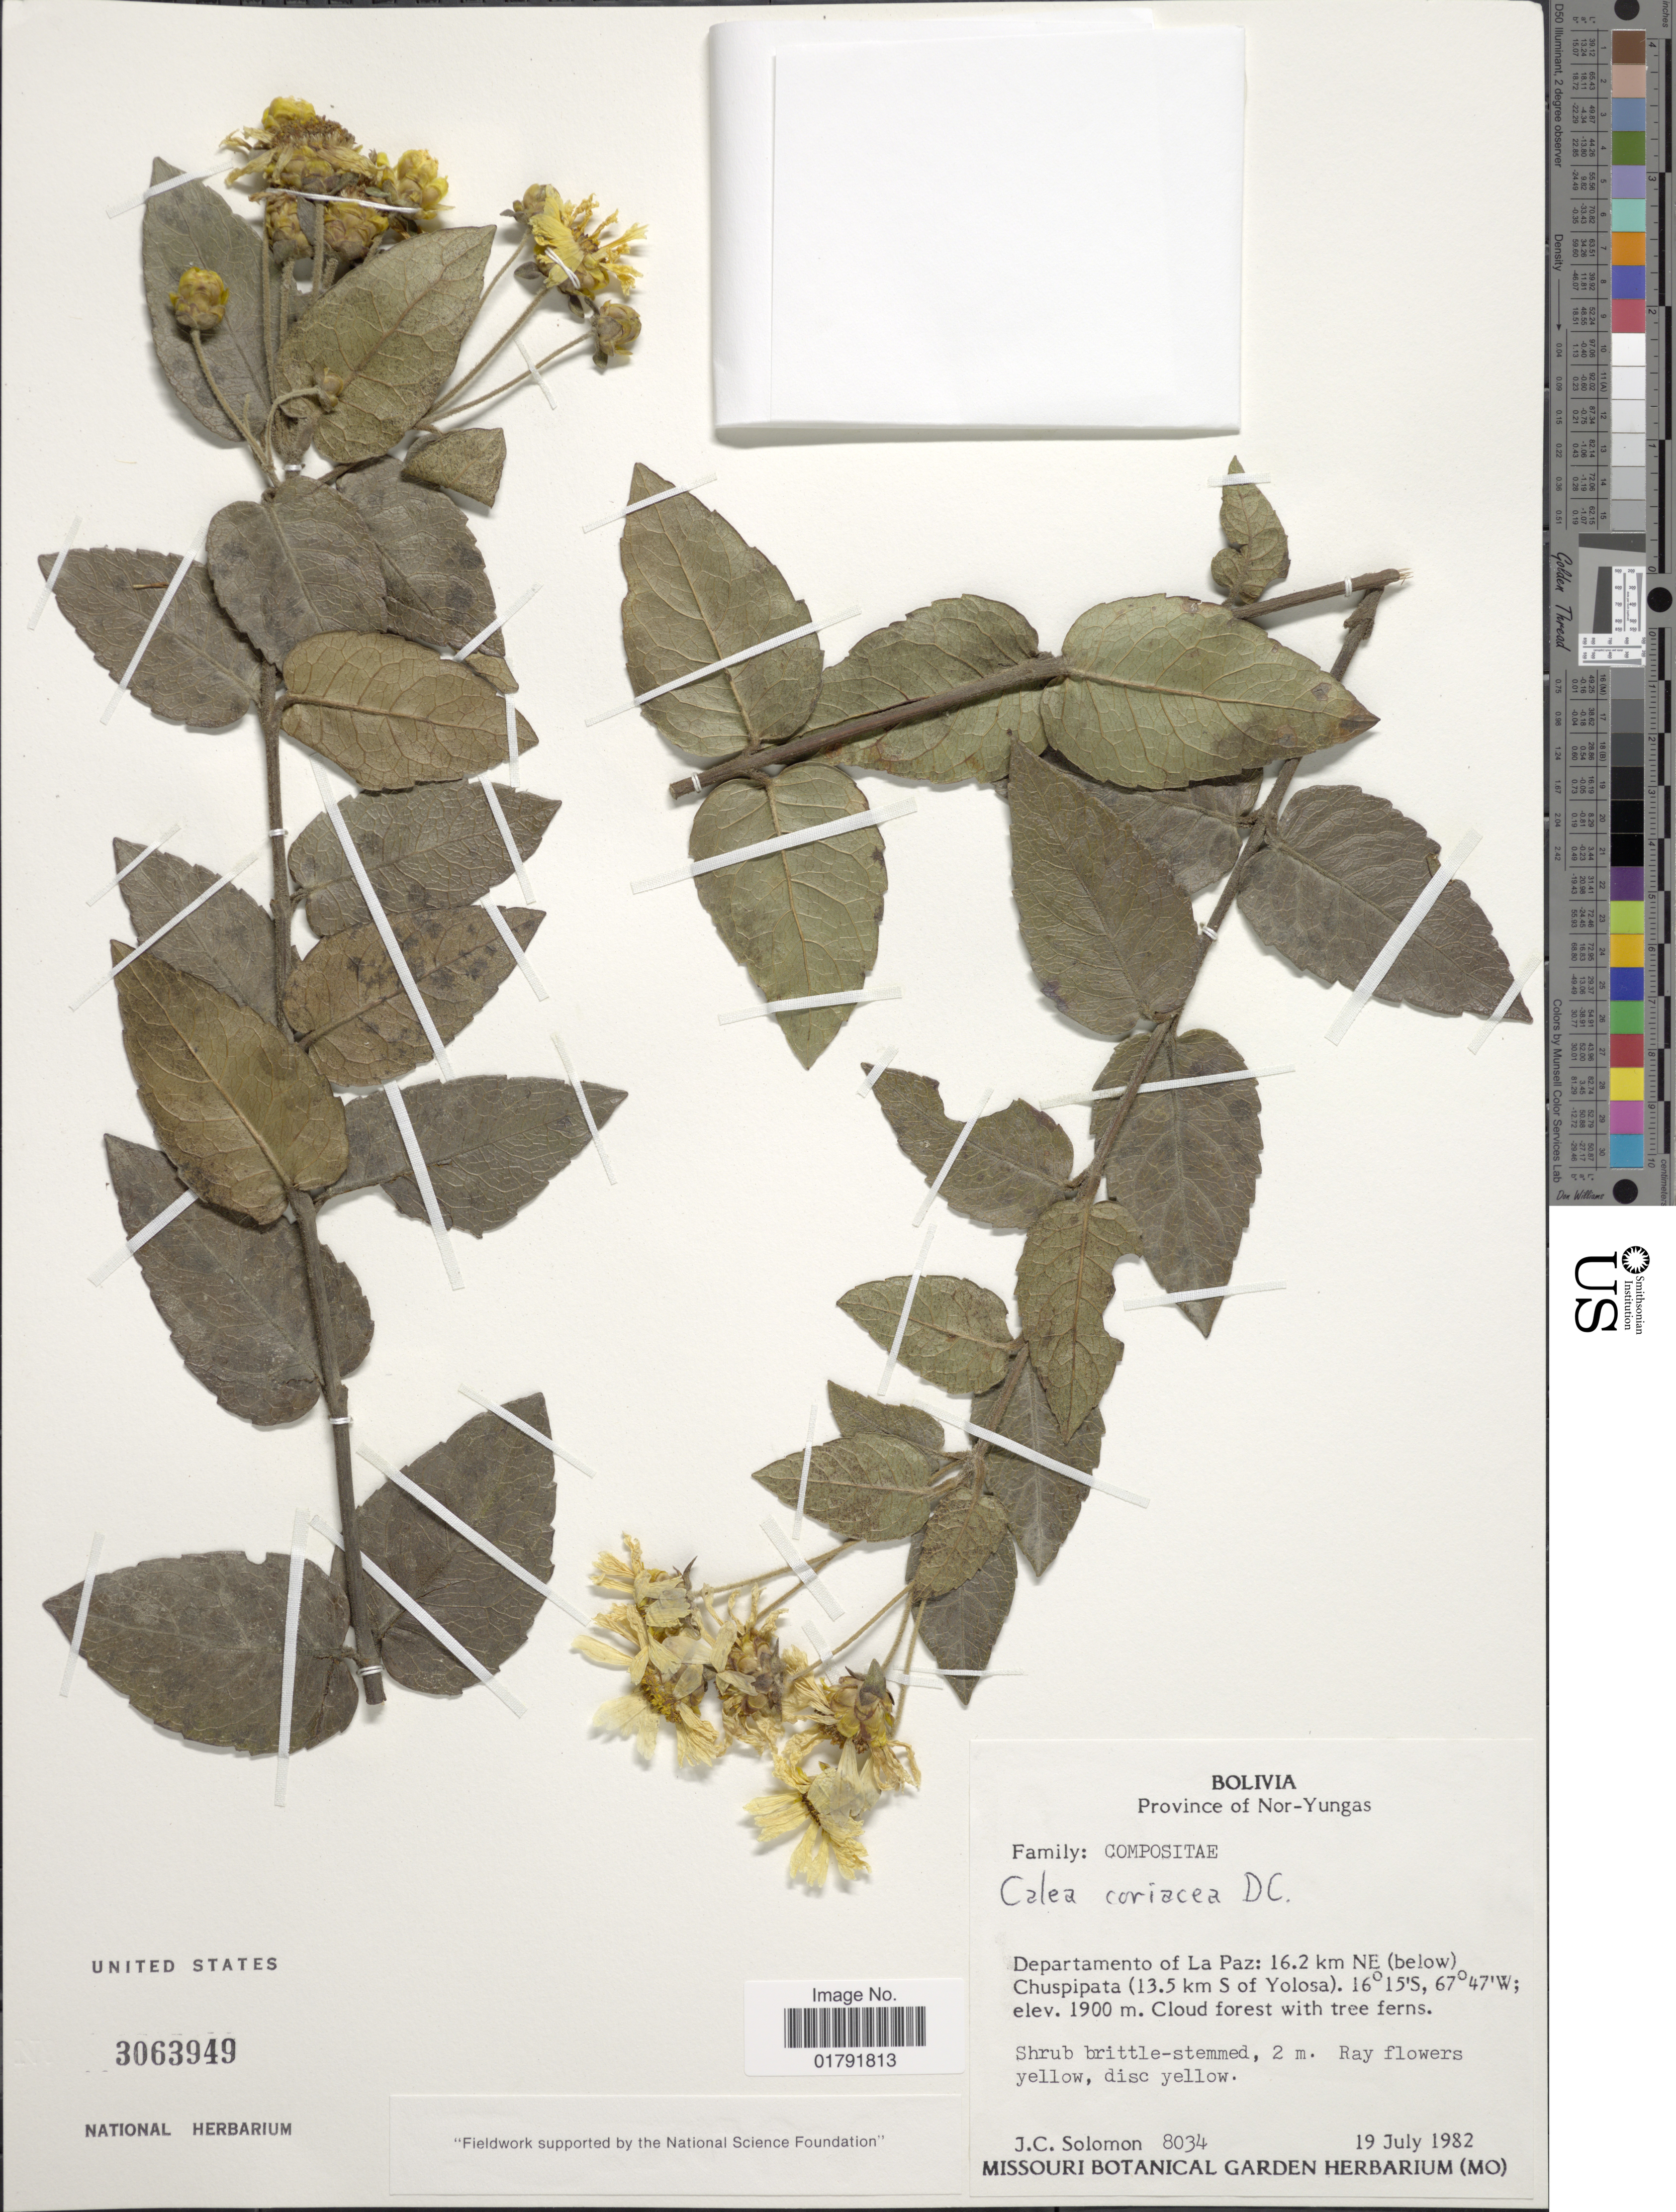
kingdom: Plantae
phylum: Tracheophyta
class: Magnoliopsida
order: Asterales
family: Asteraceae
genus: Calea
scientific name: Calea coriacea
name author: DC.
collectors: J. C. Solomon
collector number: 8034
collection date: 1982-07-19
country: Bolivia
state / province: La Paz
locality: Province of Nor-Yungas, 16.2 km NE (below) Chuspipata (13.5 km S of Yolosa).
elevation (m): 1900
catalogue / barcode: US 3063949